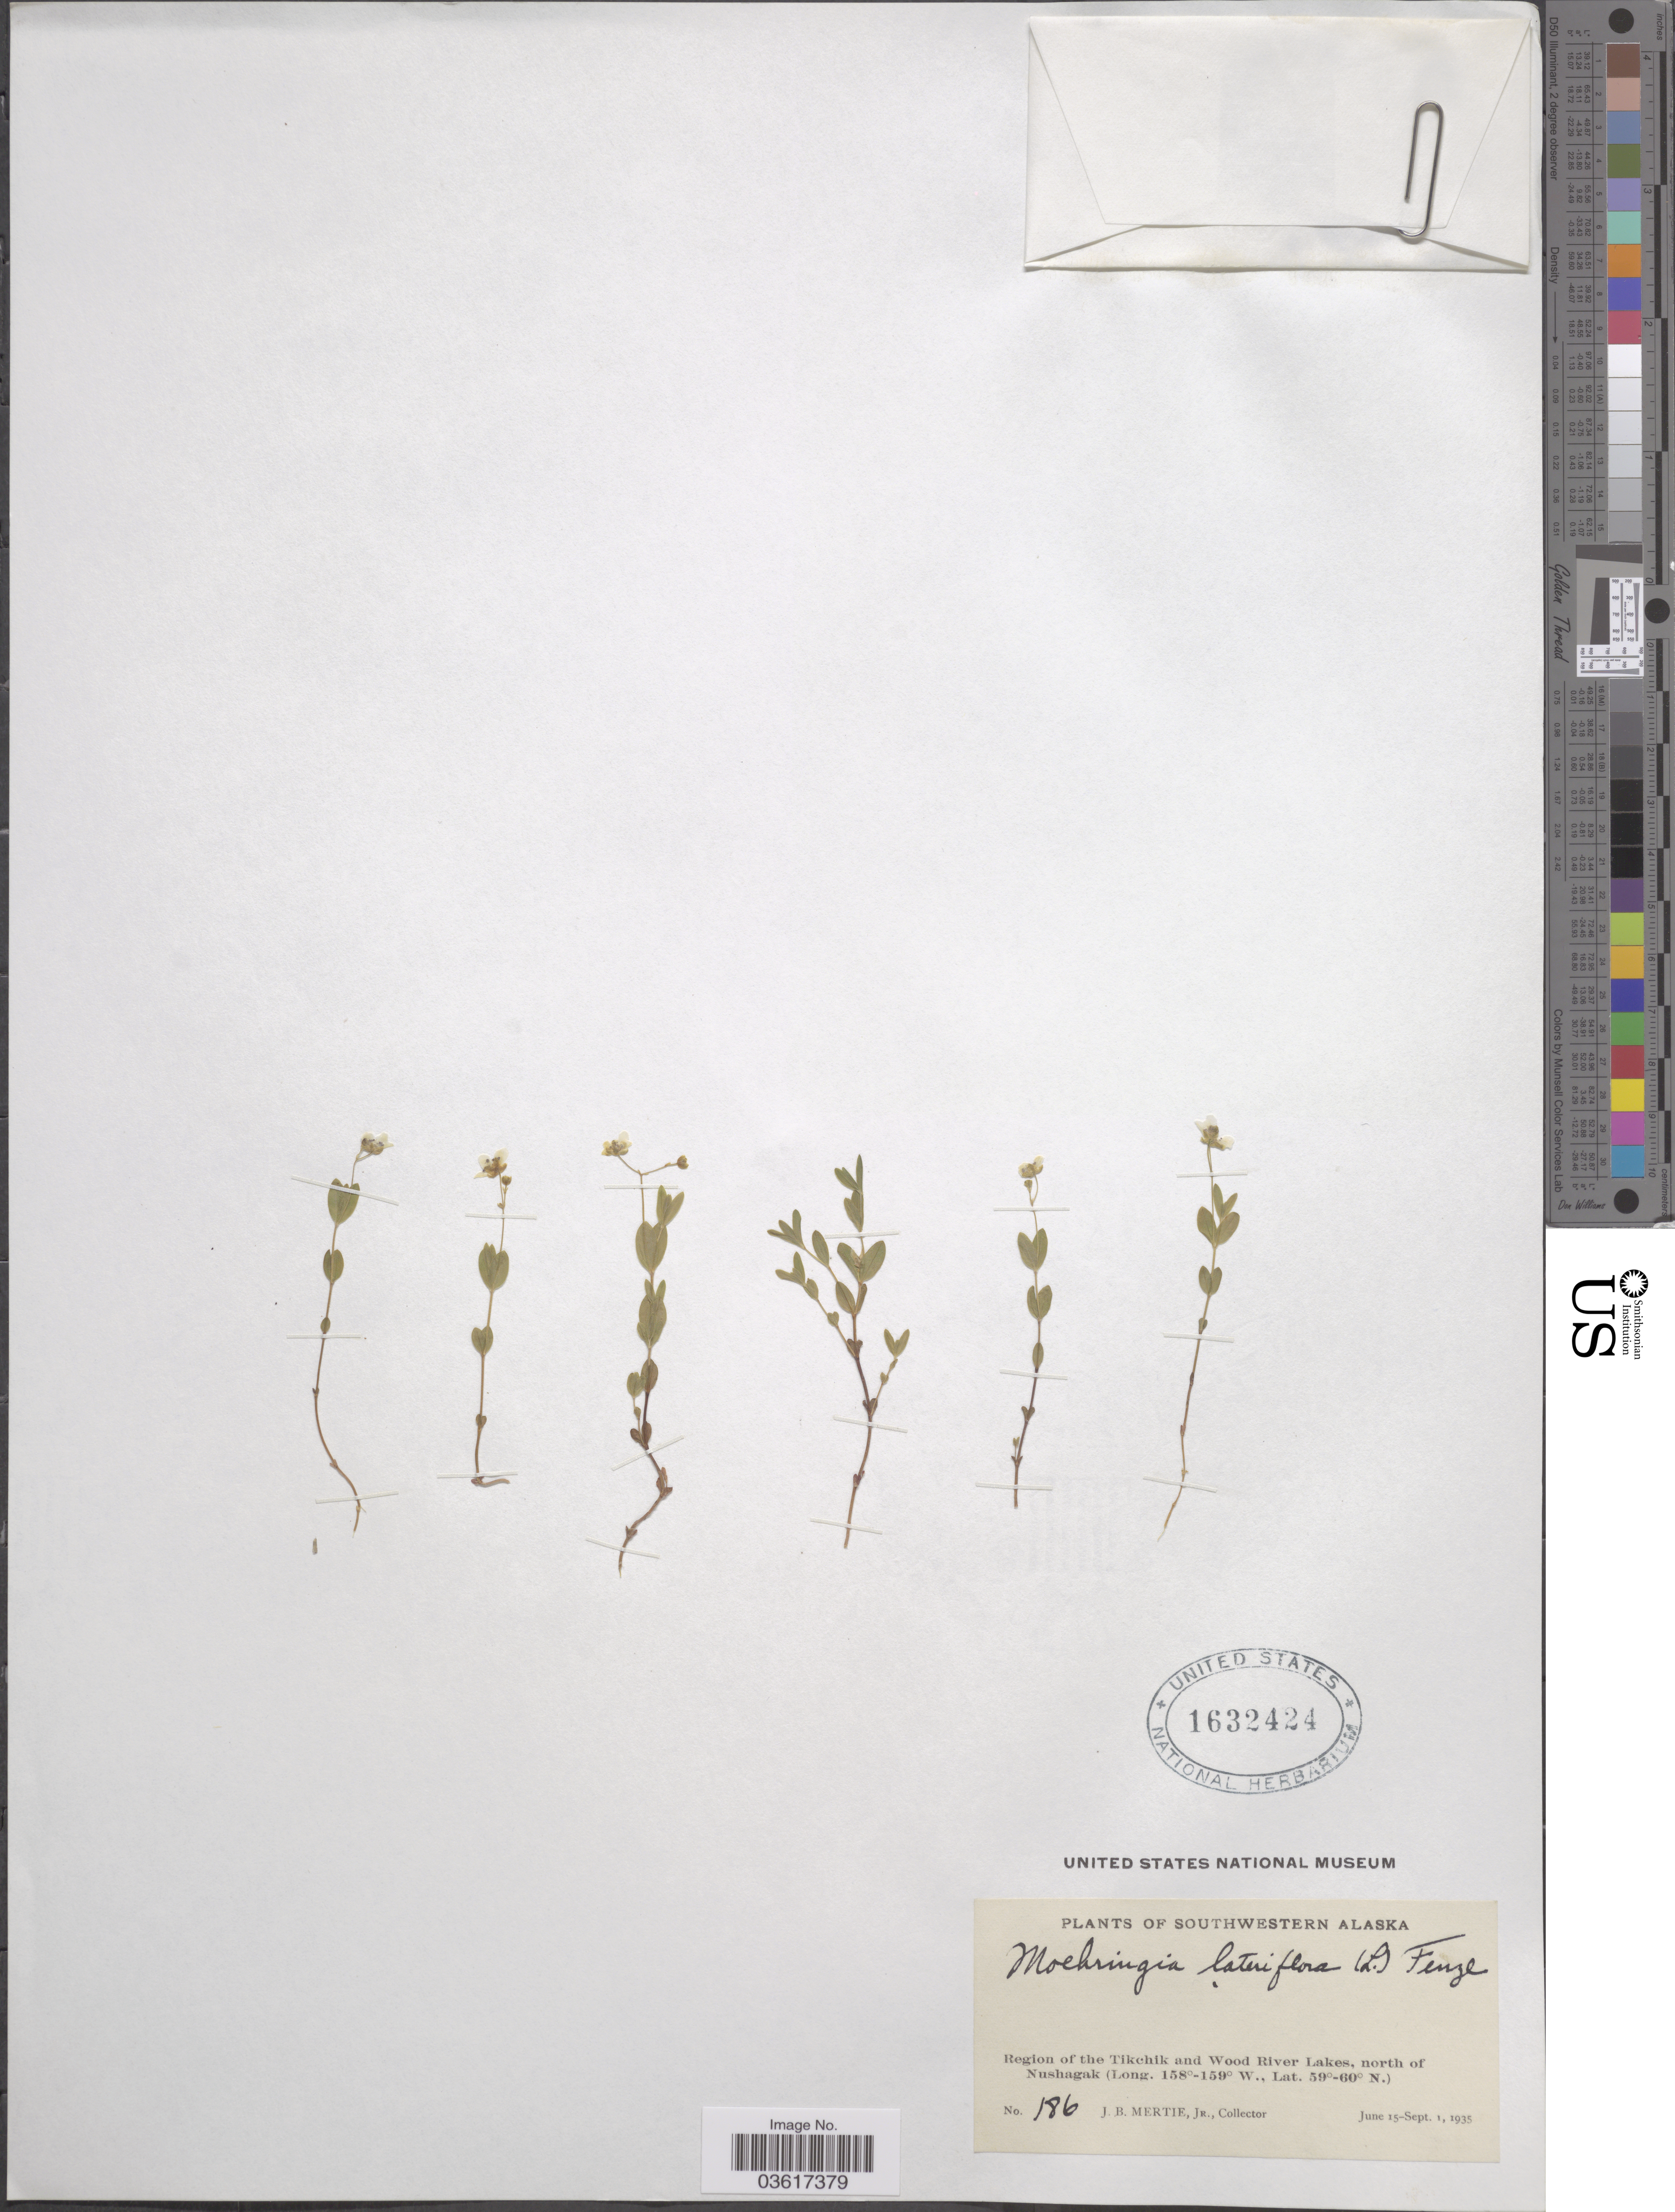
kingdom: Plantae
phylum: Tracheophyta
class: Magnoliopsida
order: Caryophyllales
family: Caryophyllaceae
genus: Moehringia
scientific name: Moehringia lateriflora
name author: (L.) Fenzl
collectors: J. Mertie Jr.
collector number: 186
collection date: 1935-06-15/1935-09-01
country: United States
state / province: Alaska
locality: Southwestern Alaska. Region of the Tikchik and Wood River Lakes, north of Nushagak.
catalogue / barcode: US 1632424